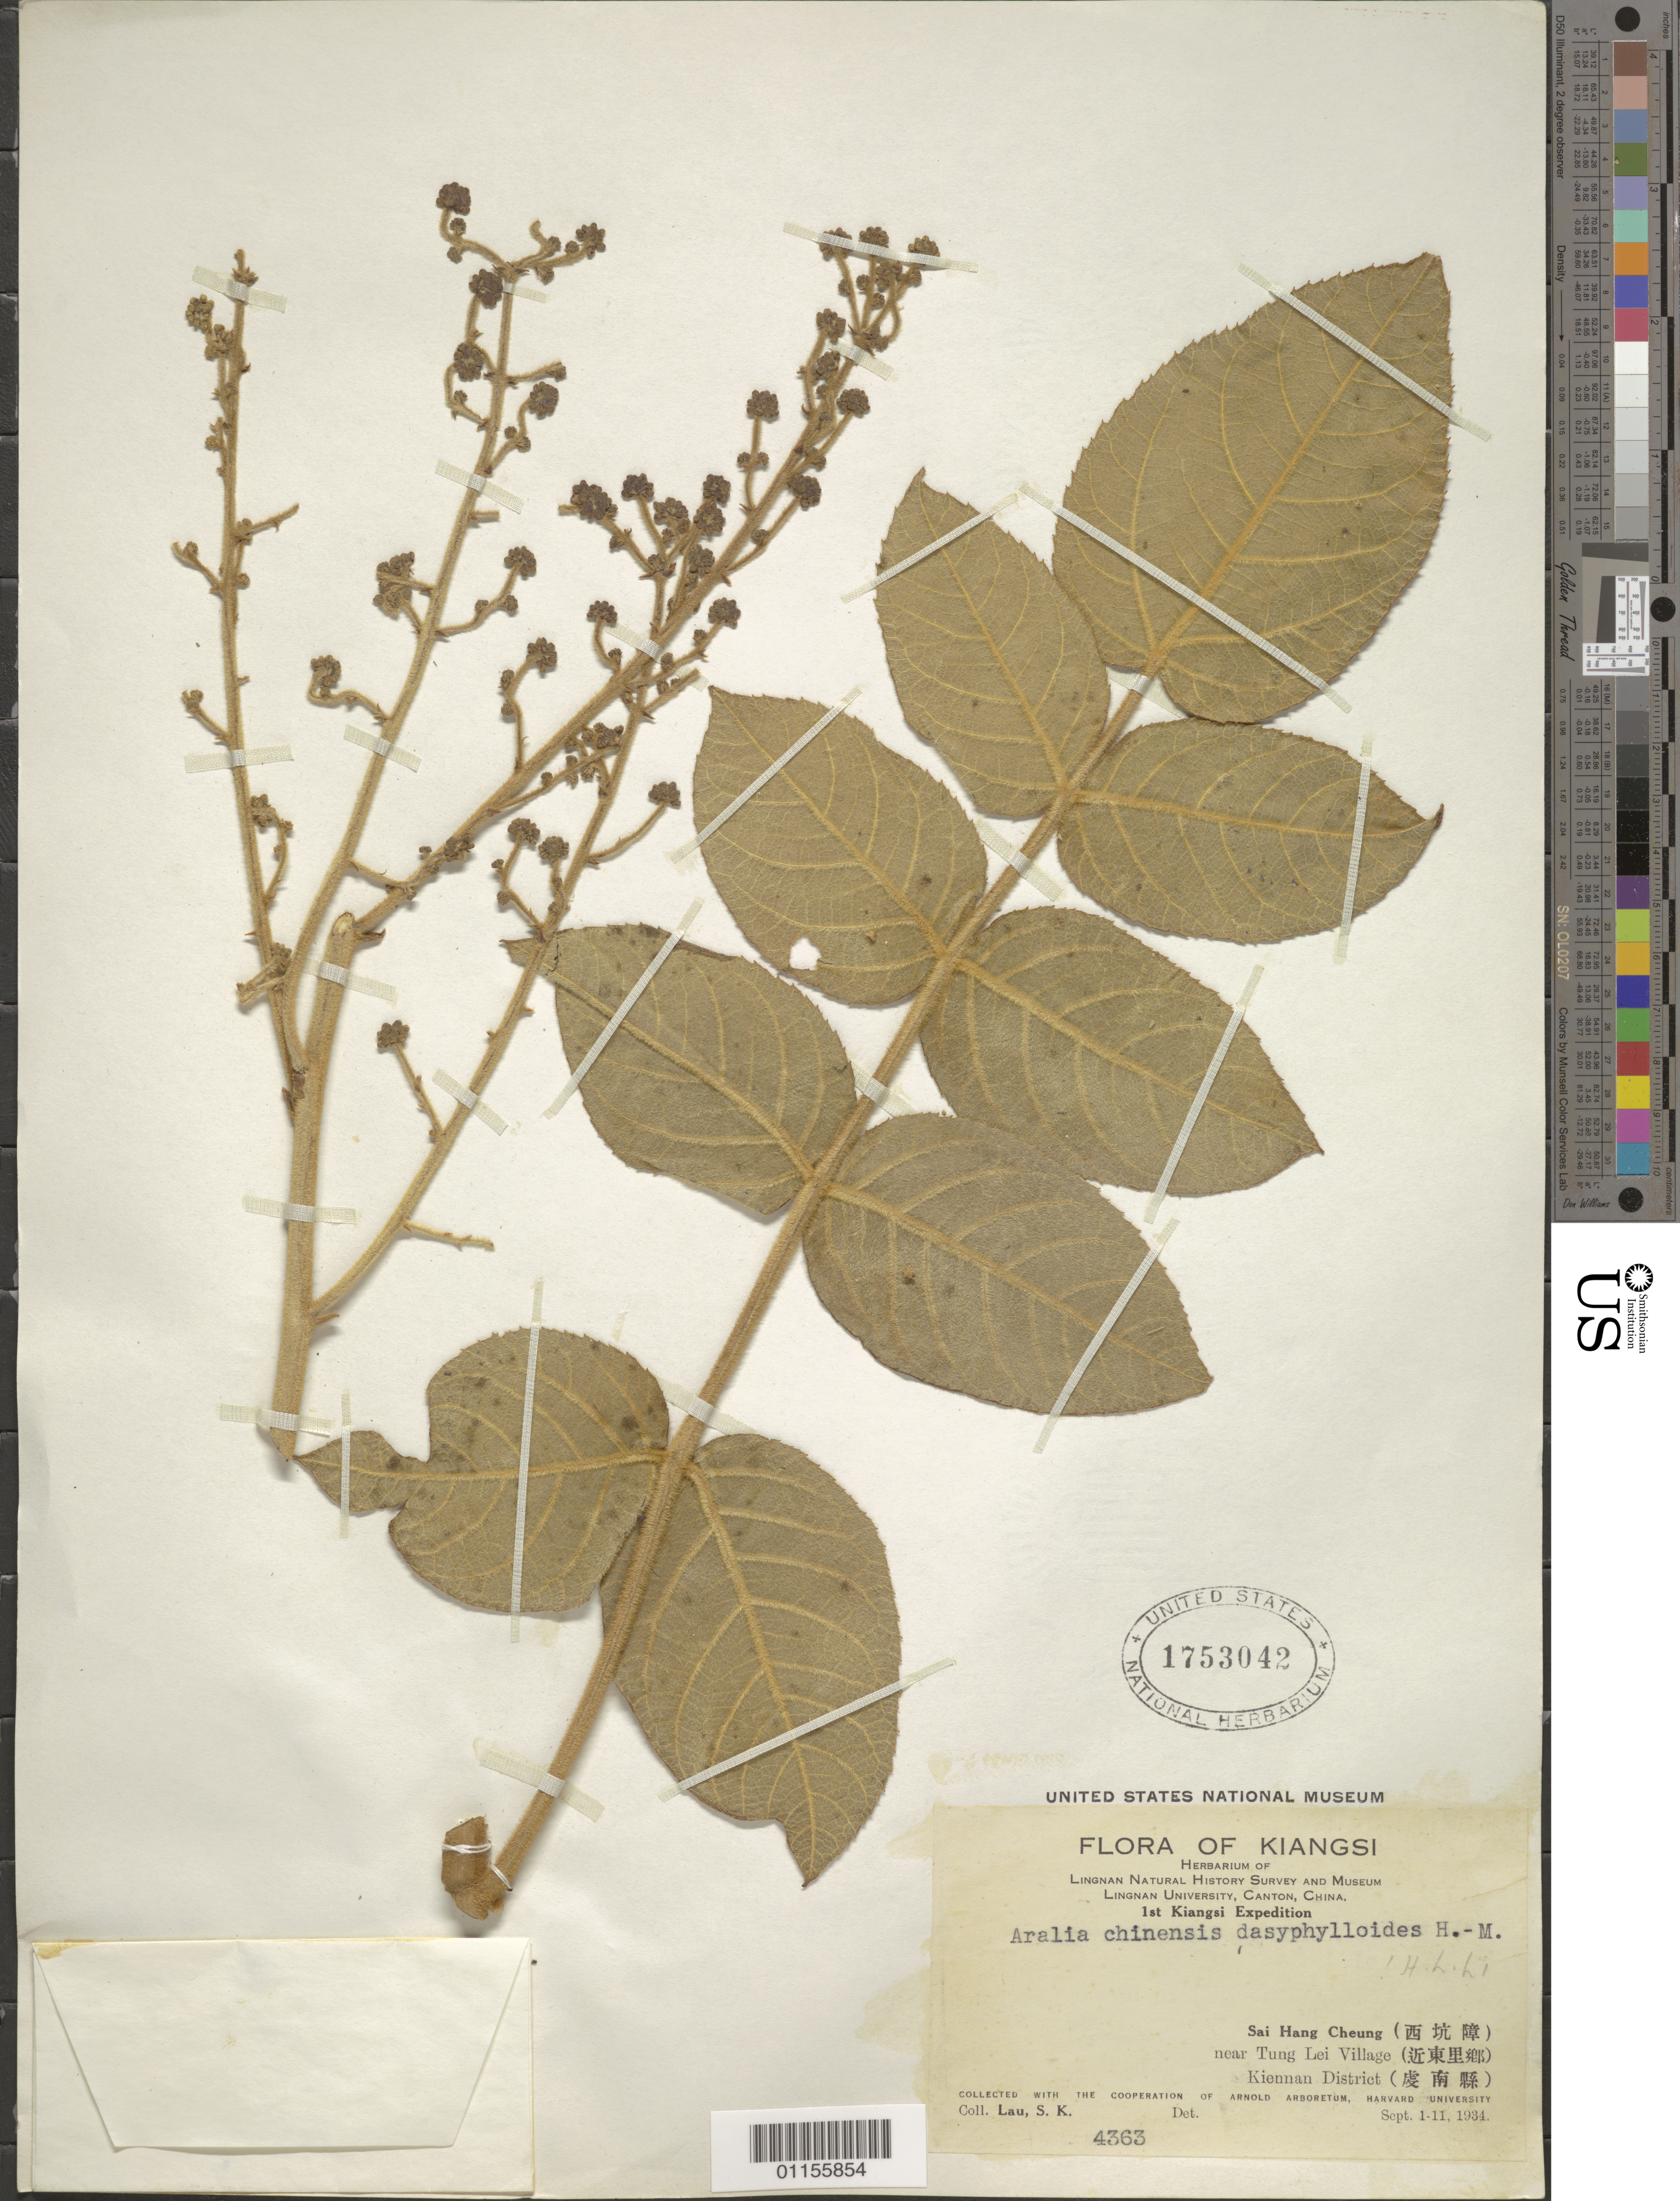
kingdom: Plantae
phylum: Tracheophyta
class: Magnoliopsida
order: Apiales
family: Araliaceae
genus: Aralia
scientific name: Aralia chinensis var. dasyphylloides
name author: Hand.-Mazz.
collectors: S. K. Lau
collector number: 4363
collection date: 1934-09-01/1934-09-11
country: China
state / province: Jiangxi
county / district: Kiennan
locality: Sai Hang Cheung near Tung Lei Village.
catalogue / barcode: US 1753042